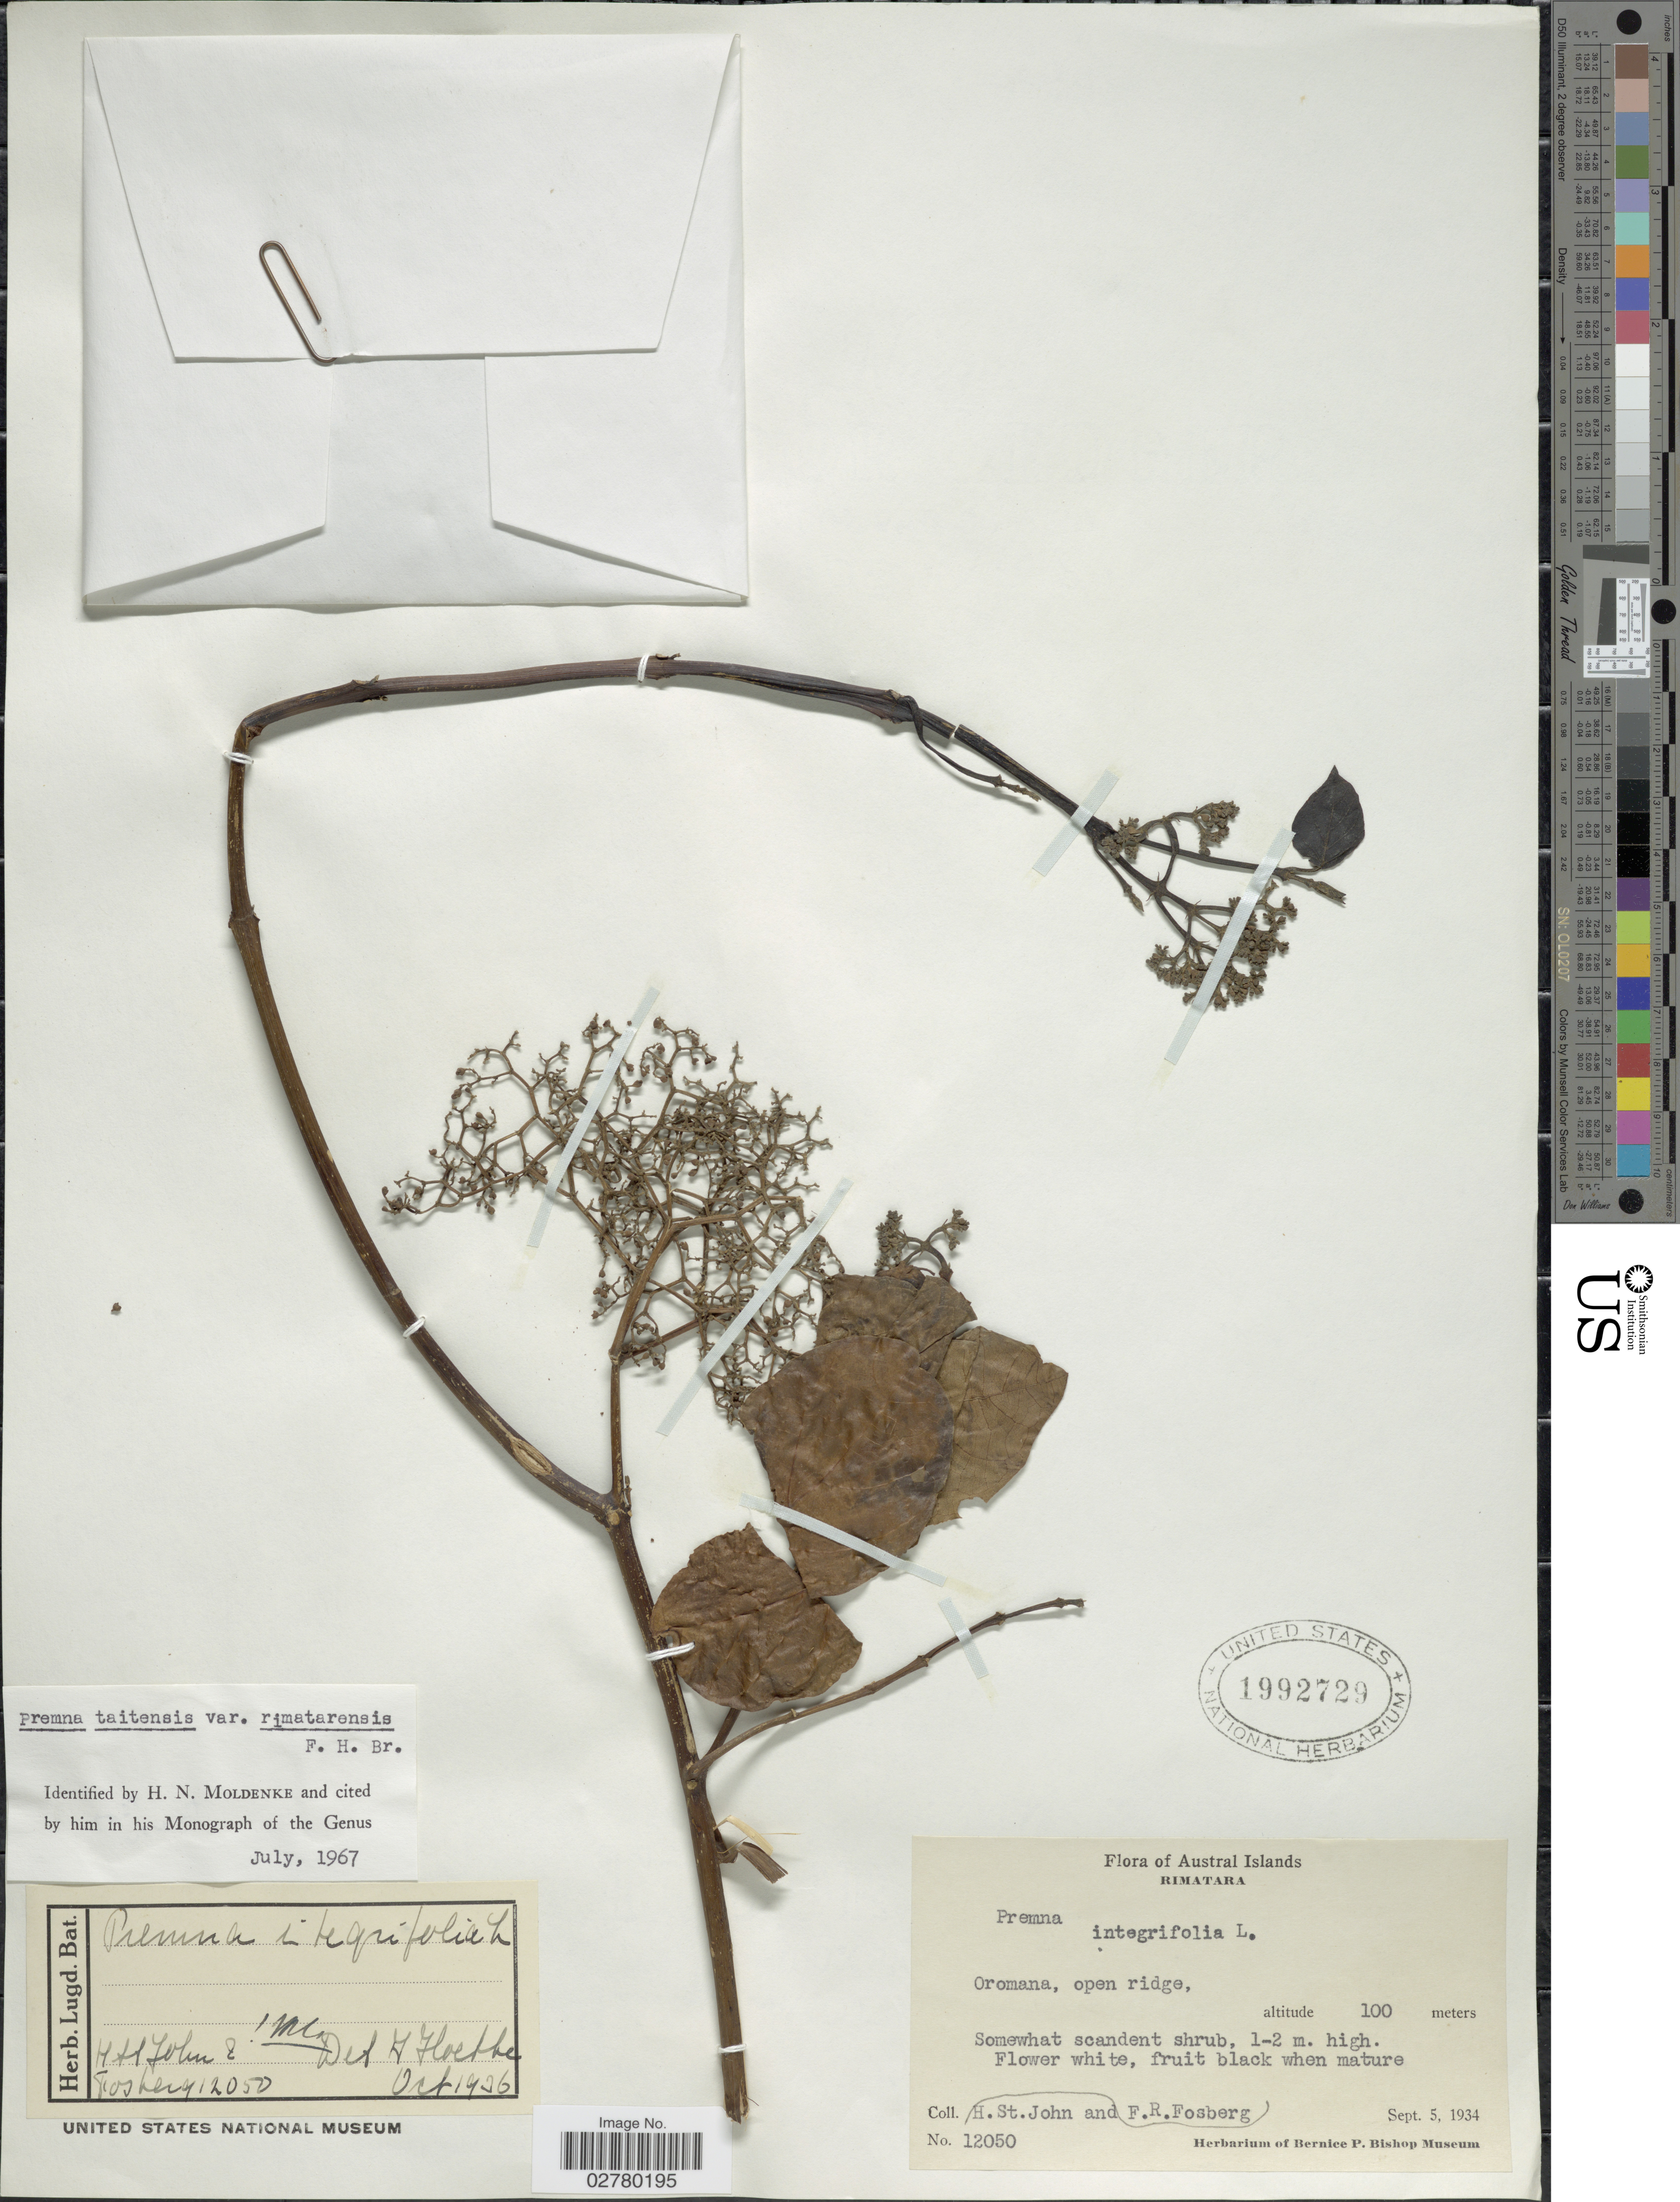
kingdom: Plantae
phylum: Tracheophyta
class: Magnoliopsida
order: Lamiales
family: Lamiaceae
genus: Premna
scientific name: Premna taitensis var. rimatarensis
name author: F. Br.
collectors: H. St. John & F. R. Fosberg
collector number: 12050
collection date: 1934-09-05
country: French Polynesia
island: Rimatara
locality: Austral Islands. Rimatara. Oromana.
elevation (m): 100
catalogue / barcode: US 1992729